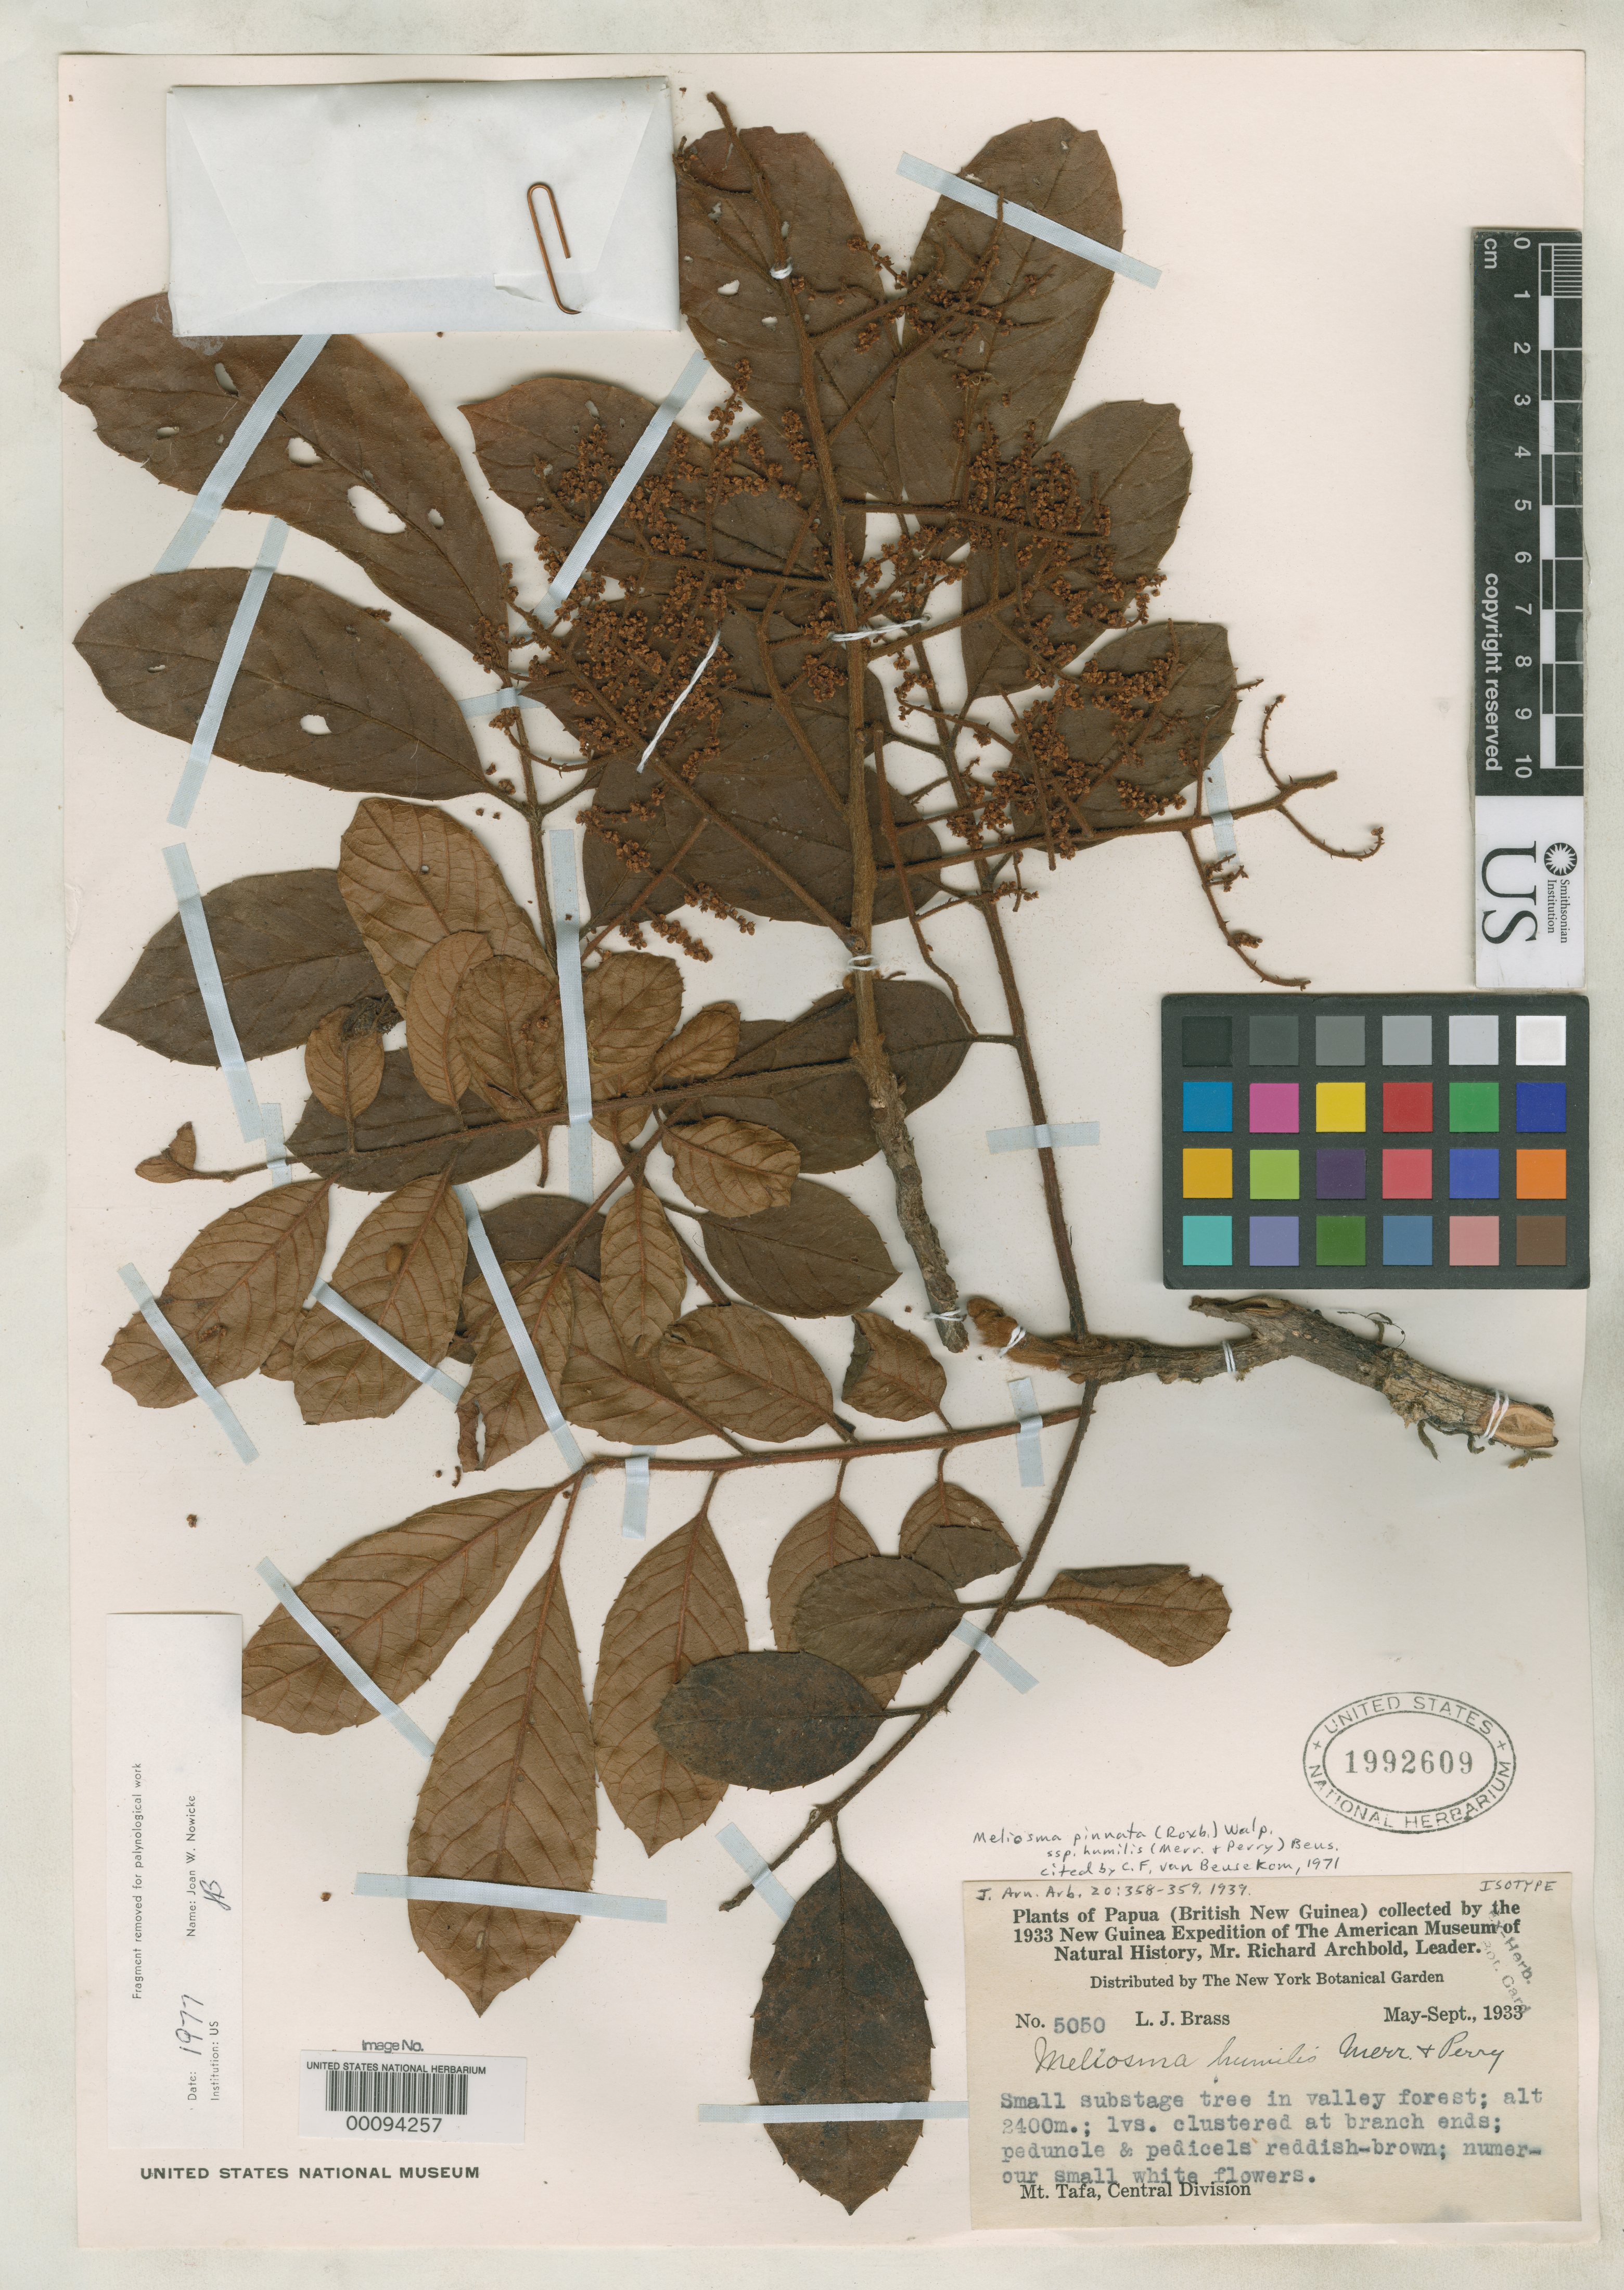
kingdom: Plantae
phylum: Tracheophyta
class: Magnoliopsida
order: Proteales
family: Sabiaceae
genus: Meliosma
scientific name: Meliosma humilis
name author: Merr. & L.M. Perry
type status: Isotype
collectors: L. J. Brass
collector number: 5050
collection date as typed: May 1933 to -- Sep 1933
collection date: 1933-05/1933-09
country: Papua New Guinea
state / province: Central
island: New Guinea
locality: Mt. Tafa.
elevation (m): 2400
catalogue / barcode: US 1992609